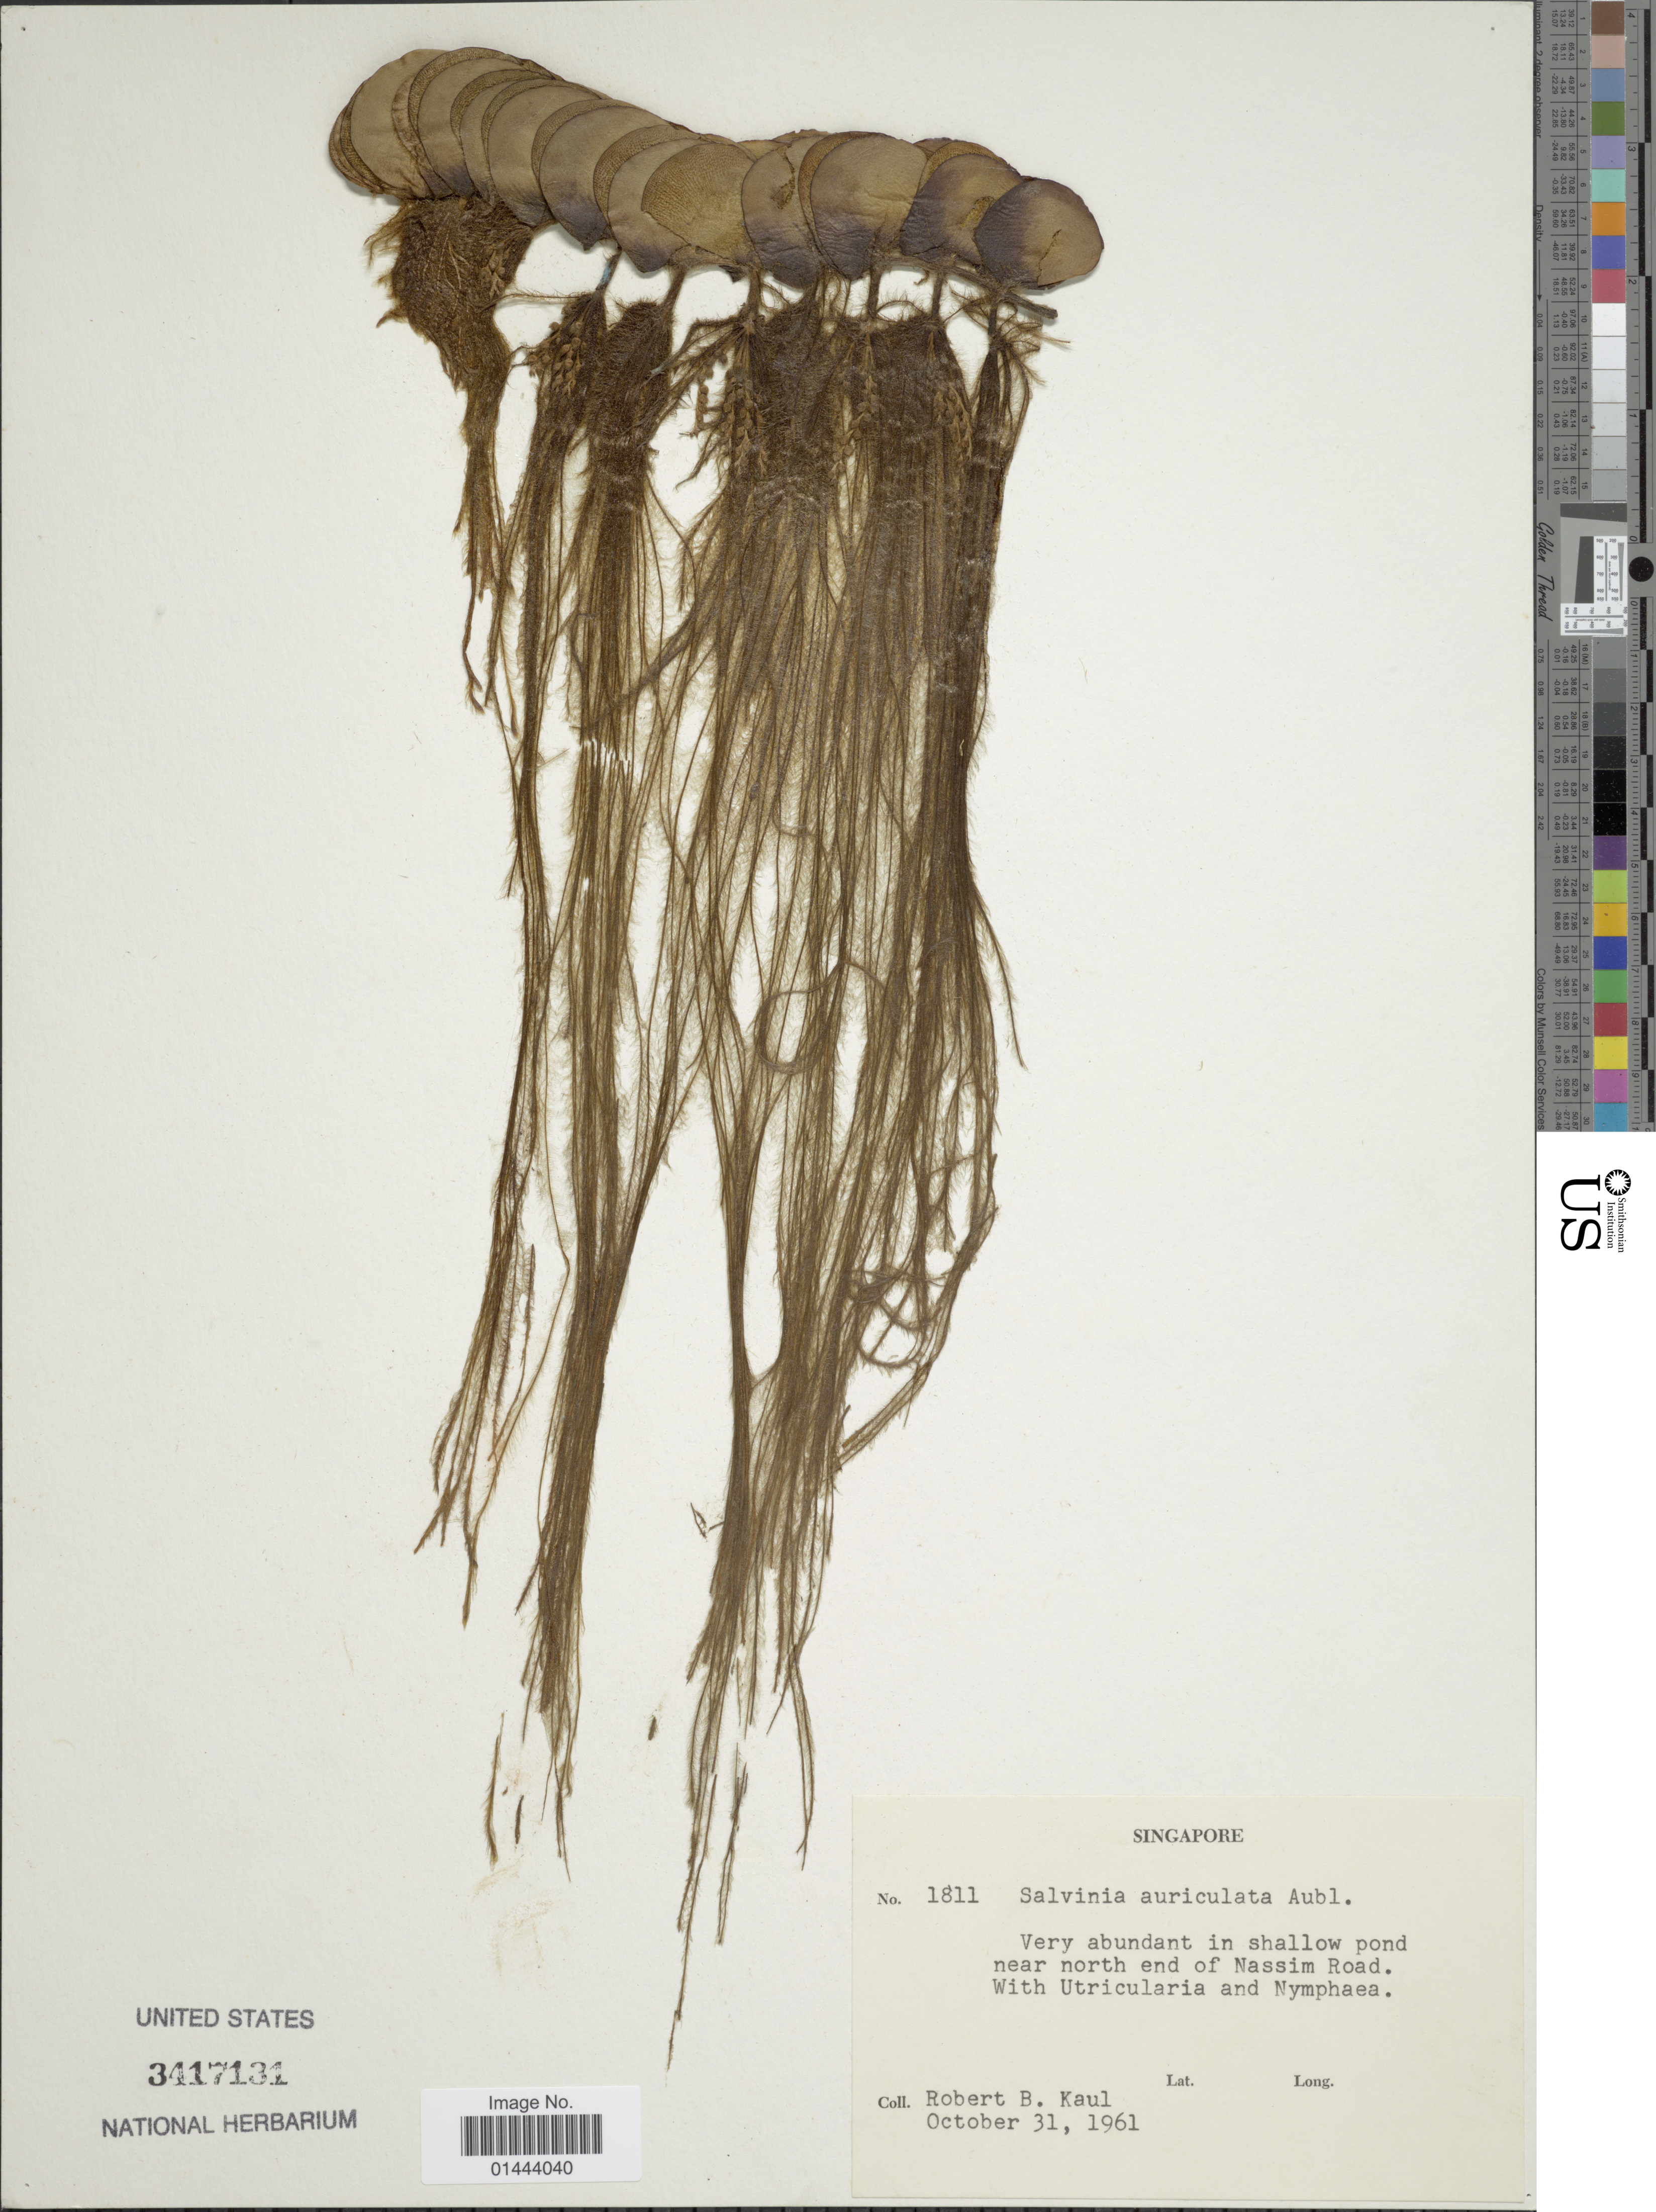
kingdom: Plantae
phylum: Tracheophyta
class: Polypodiopsida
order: Salviniales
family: Salviniaceae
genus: Salvinia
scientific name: Salvinia molesta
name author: D.S. Mitch.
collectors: R. Kaul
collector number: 1811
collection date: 1961-10-31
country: Singapore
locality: Very abundant in shallow pind near north end of Nassim Road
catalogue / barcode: US 3417131